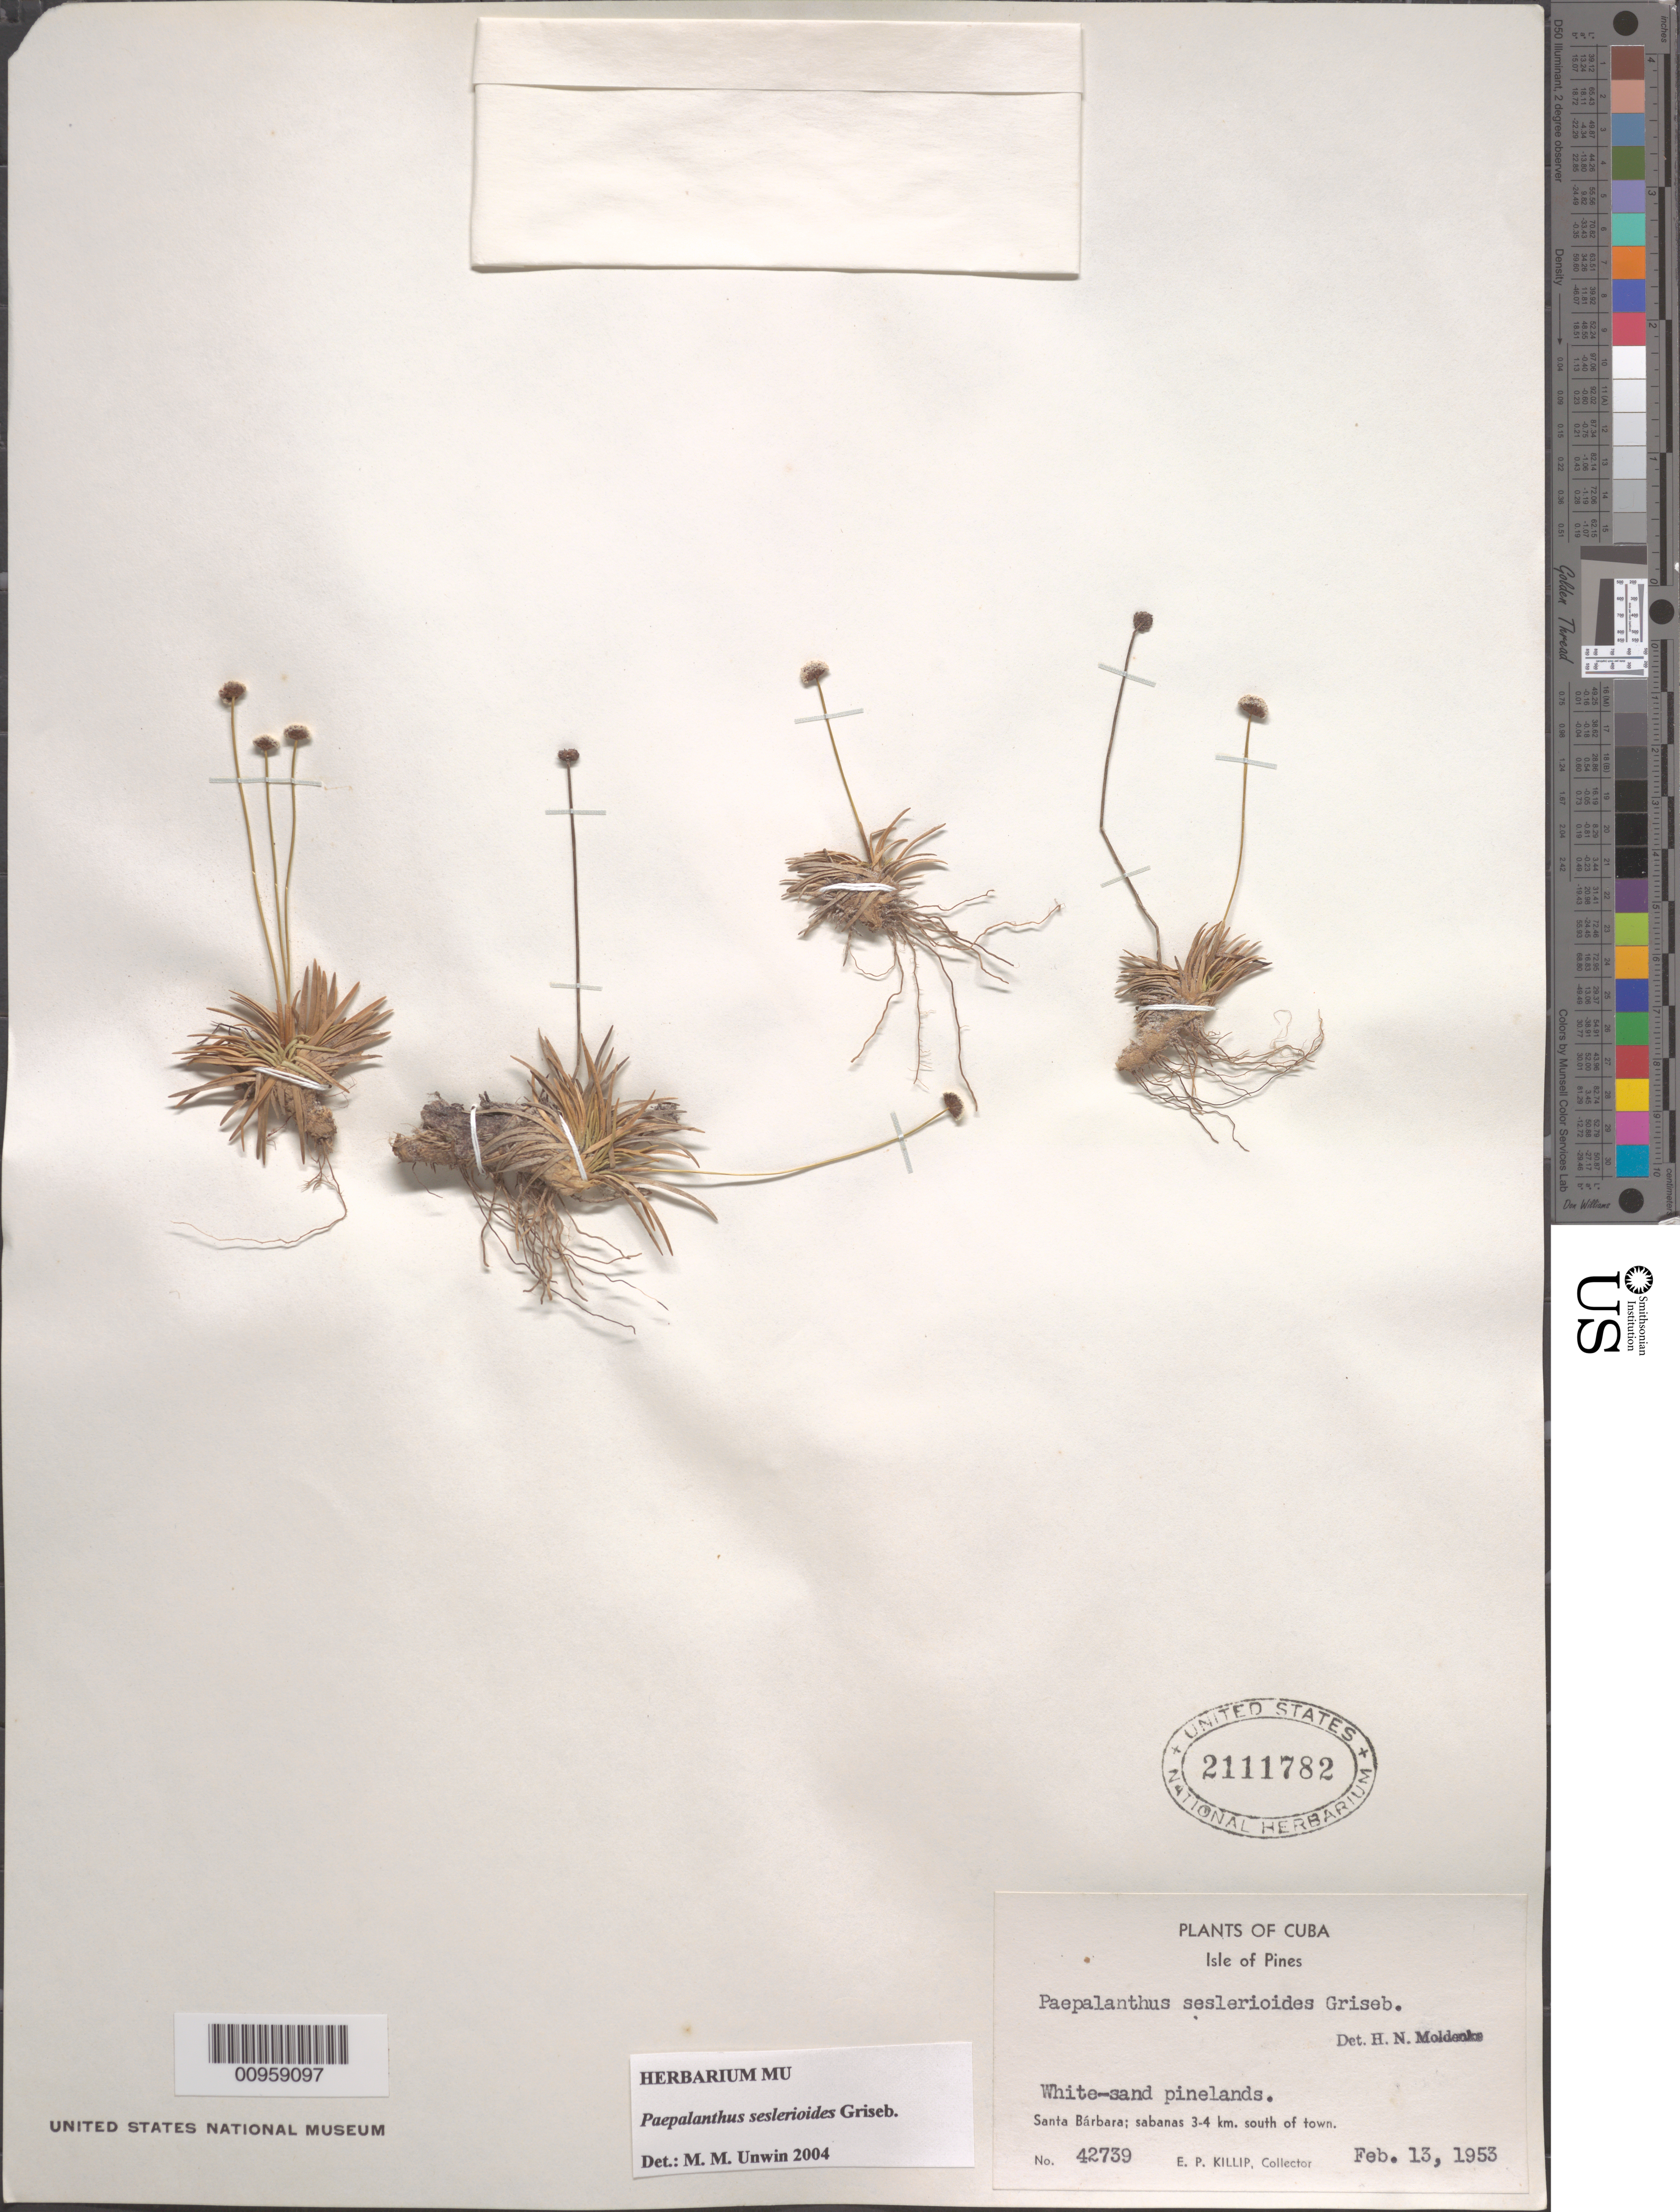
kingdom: Plantae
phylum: Tracheophyta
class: Liliopsida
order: Poales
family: Eriocaulaceae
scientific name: Giuliettia seslerioides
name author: (Griseb.) Andrino & Sano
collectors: E. P. Killip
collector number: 42739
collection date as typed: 13 Feb 1953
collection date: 1953-02-13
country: Cuba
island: Isla de la Juventud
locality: Isle of Pines, Santa Bárbara, 3-4 km south of town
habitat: White-sand pinelands; sabanas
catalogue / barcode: US 2111782